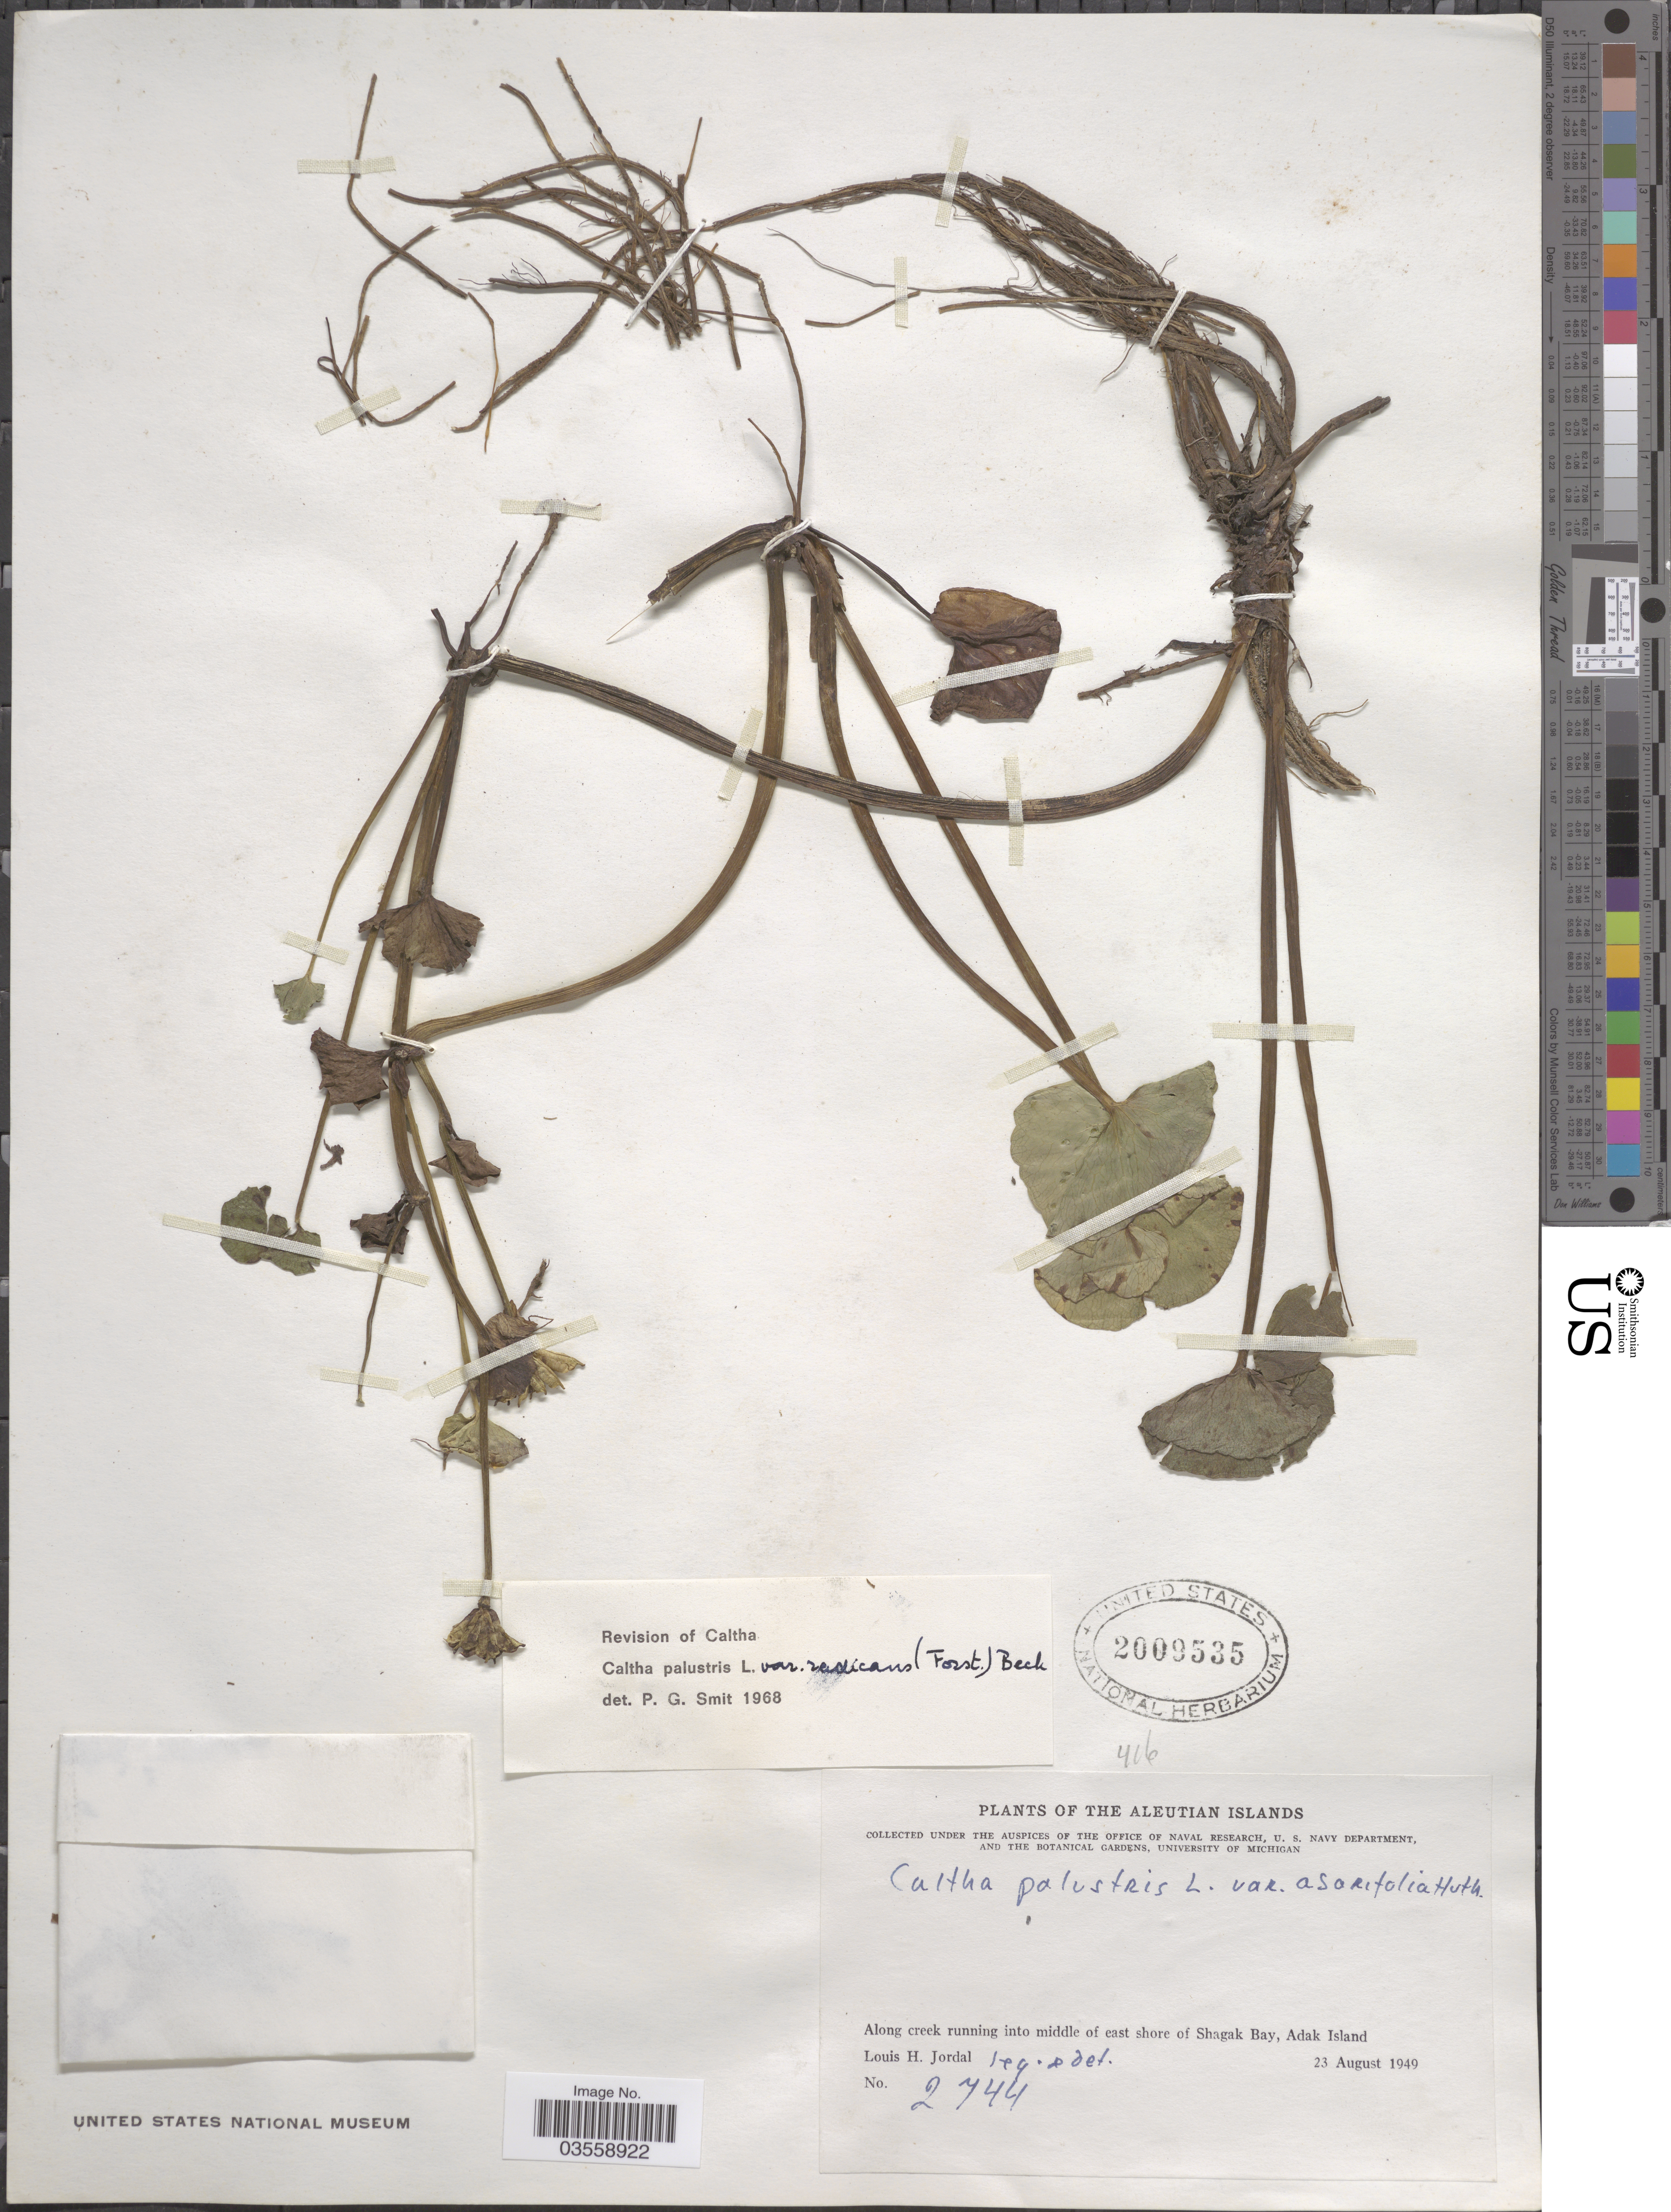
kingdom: Plantae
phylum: Tracheophyta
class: Magnoliopsida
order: Ranunculales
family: Ranunculaceae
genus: Caltha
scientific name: Caltha palustris var. radicans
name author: (T.F. Forst) Beck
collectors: L. Jordal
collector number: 2744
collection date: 1949-08-23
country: United States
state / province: Alaska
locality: The Aleutian Islands. Along creek running into middle of east shore of Shagak Bay, Adak Island.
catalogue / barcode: US 2009535